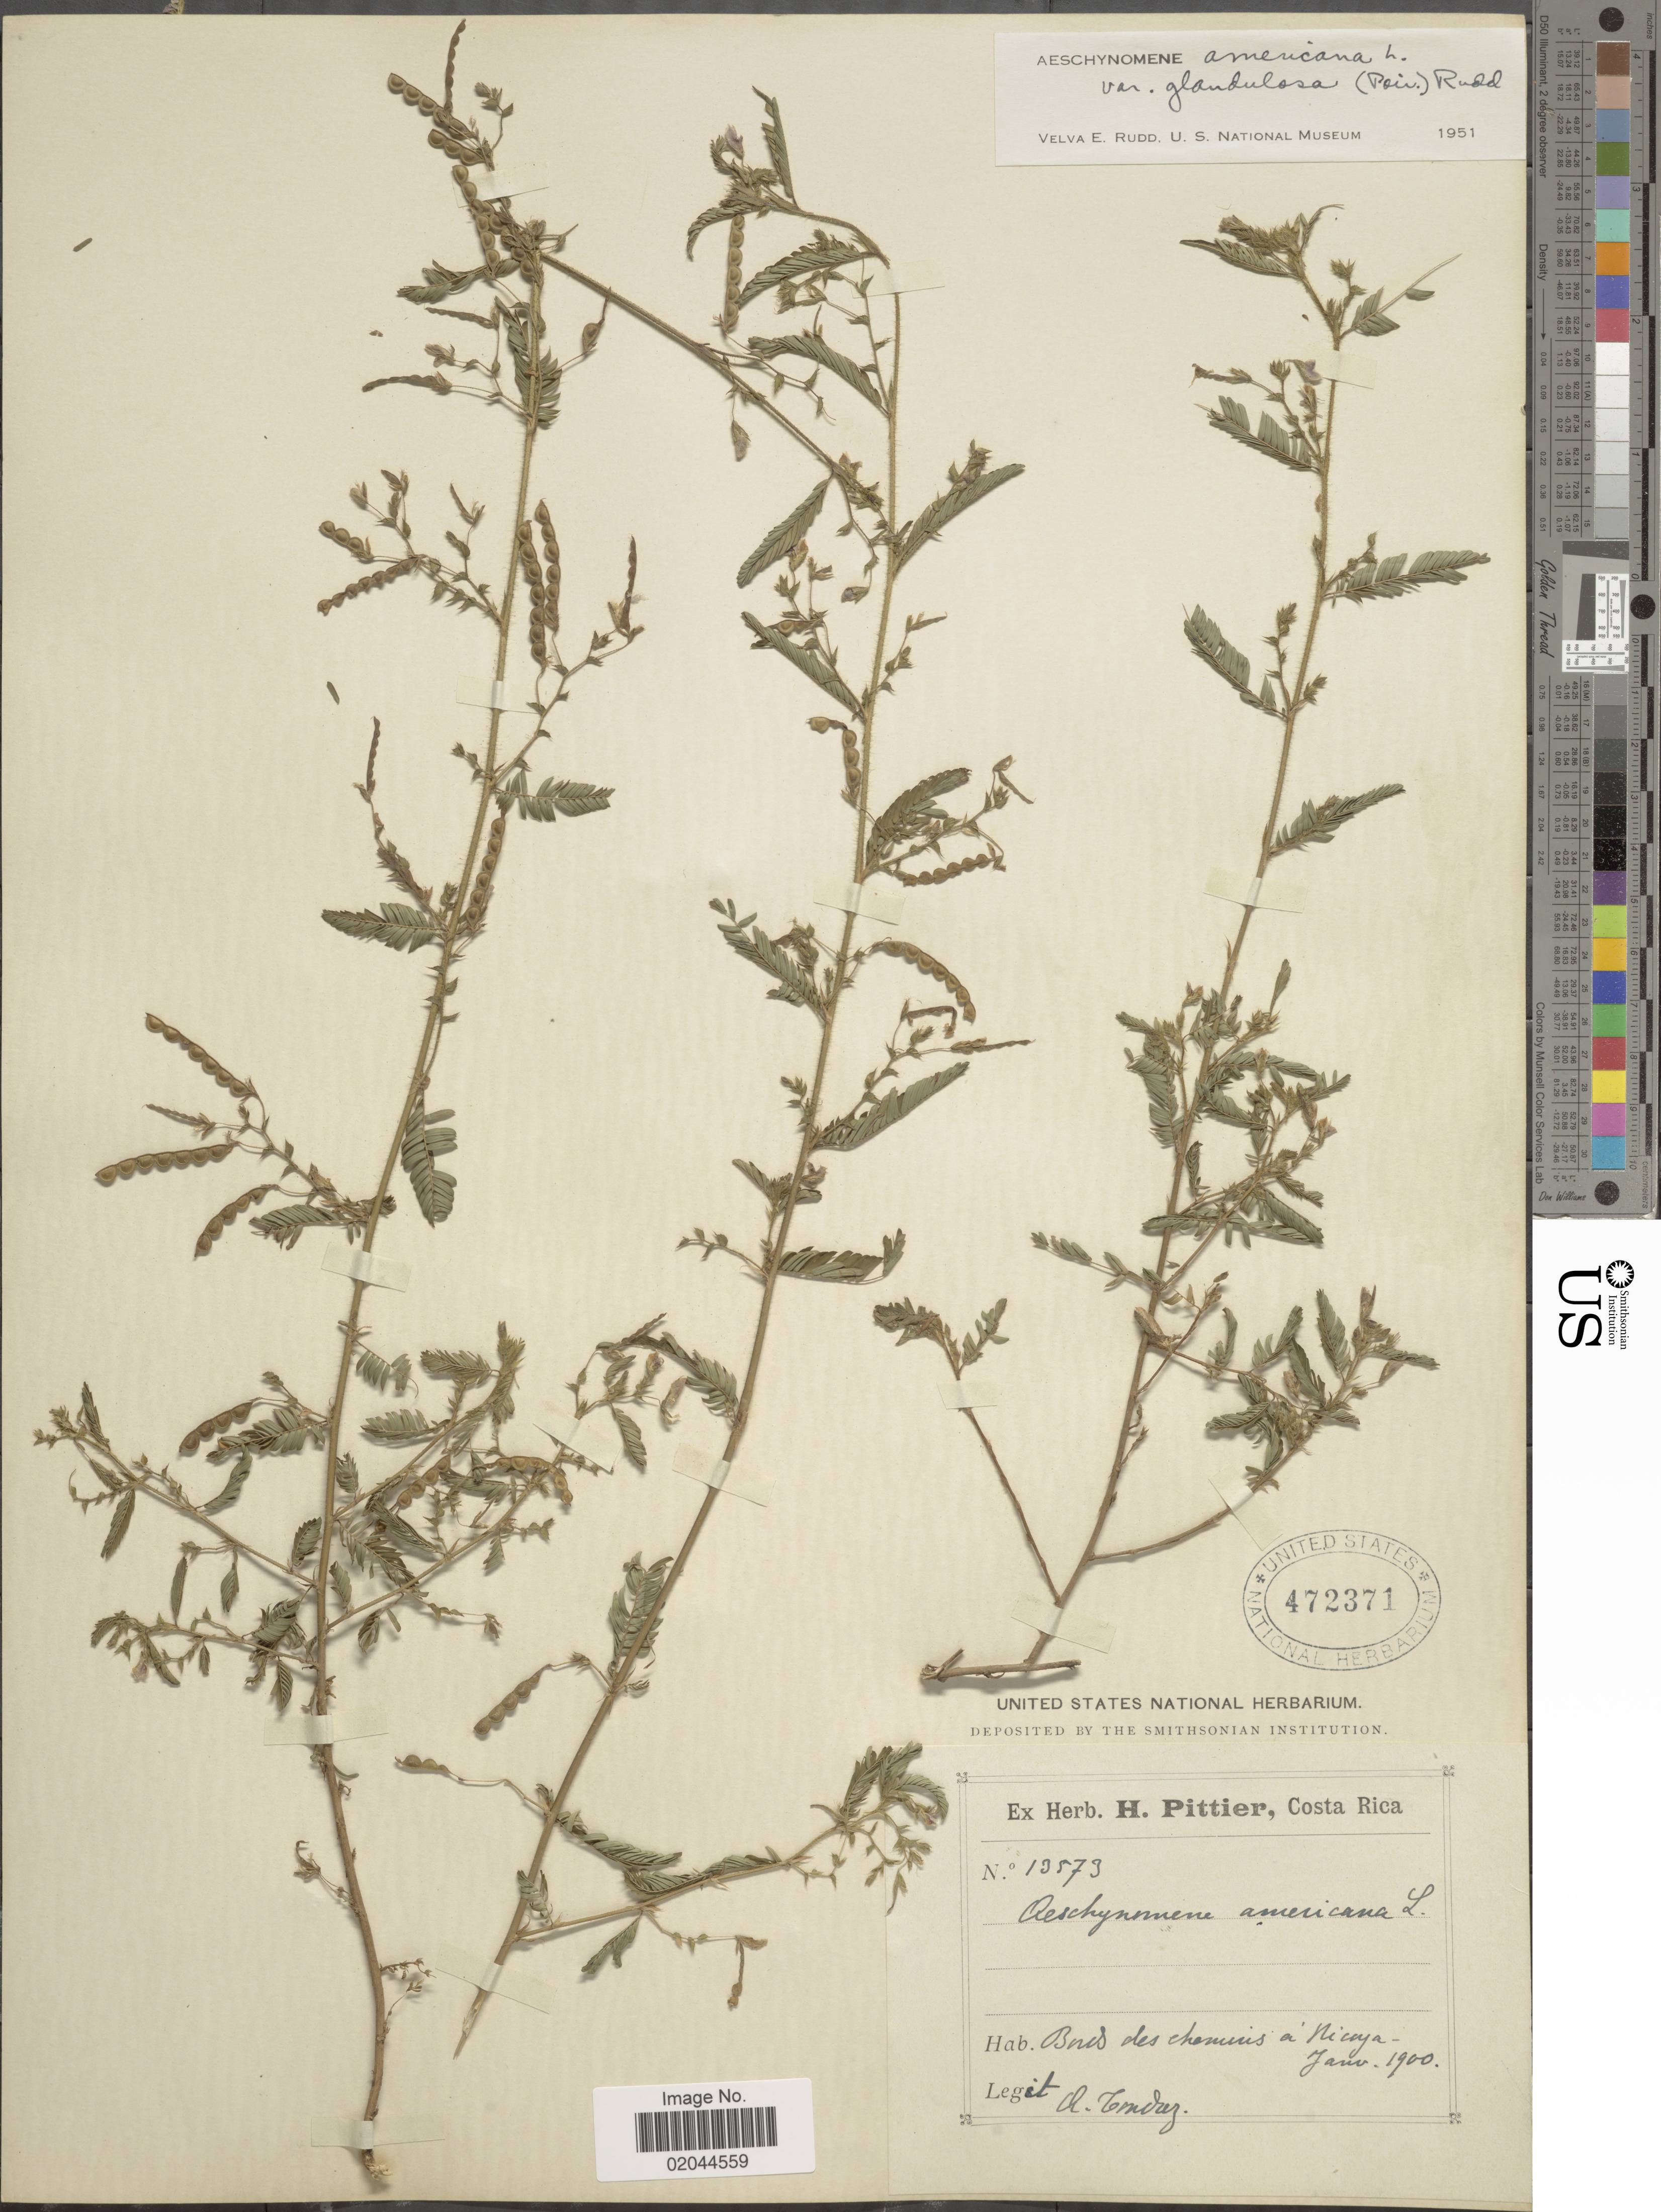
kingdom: Plantae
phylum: Tracheophyta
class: Magnoliopsida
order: Fabales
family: Fabaceae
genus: Aeschynomene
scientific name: Aeschynomene americana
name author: L.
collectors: A. Tonduz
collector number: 13573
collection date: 1900-01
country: Costa Rica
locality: Bards des chominis a Nicoya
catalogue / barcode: US 472371